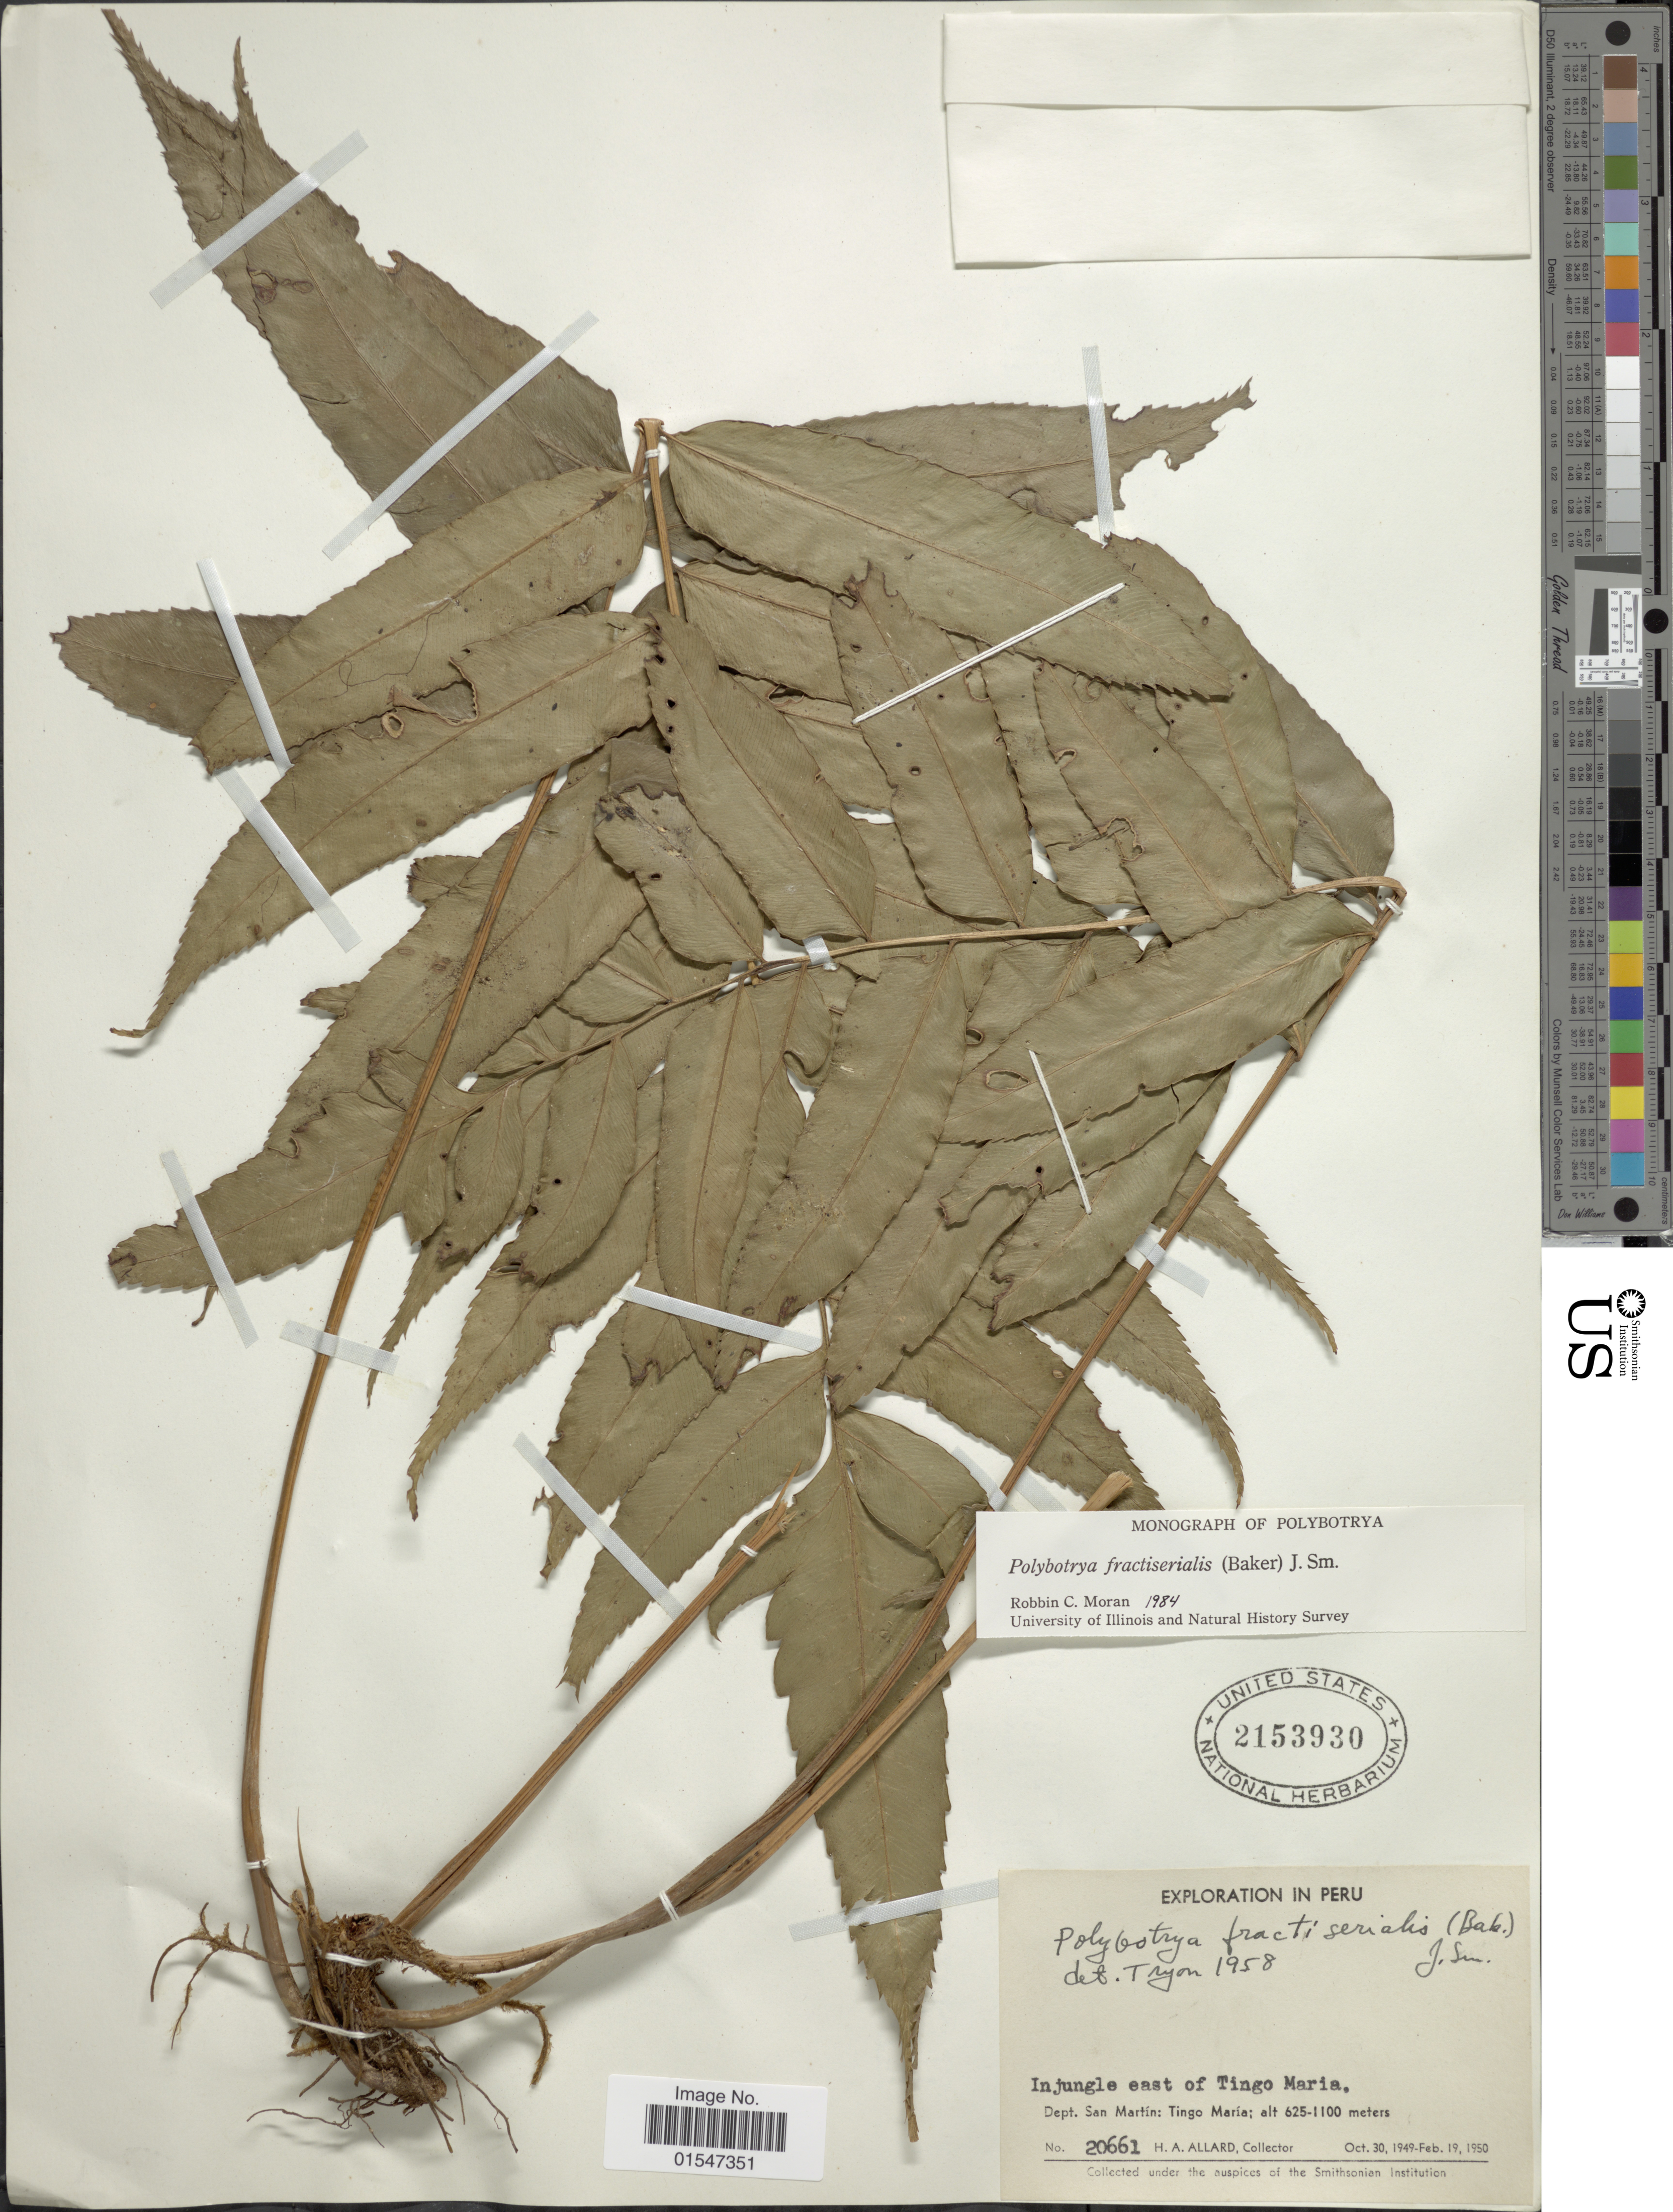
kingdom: Plantae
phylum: Tracheophyta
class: Polypodiopsida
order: Polypodiales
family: Dryopteridaceae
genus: Polybotrya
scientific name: Polybotrya fractiserialis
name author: (Baker) J. Sm.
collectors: H. A. Allard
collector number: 20661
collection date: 1949-10-30/1950-02-19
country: Peru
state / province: San Martín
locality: In jungle east of Tingo María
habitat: in jungle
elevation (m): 625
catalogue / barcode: US 2153930